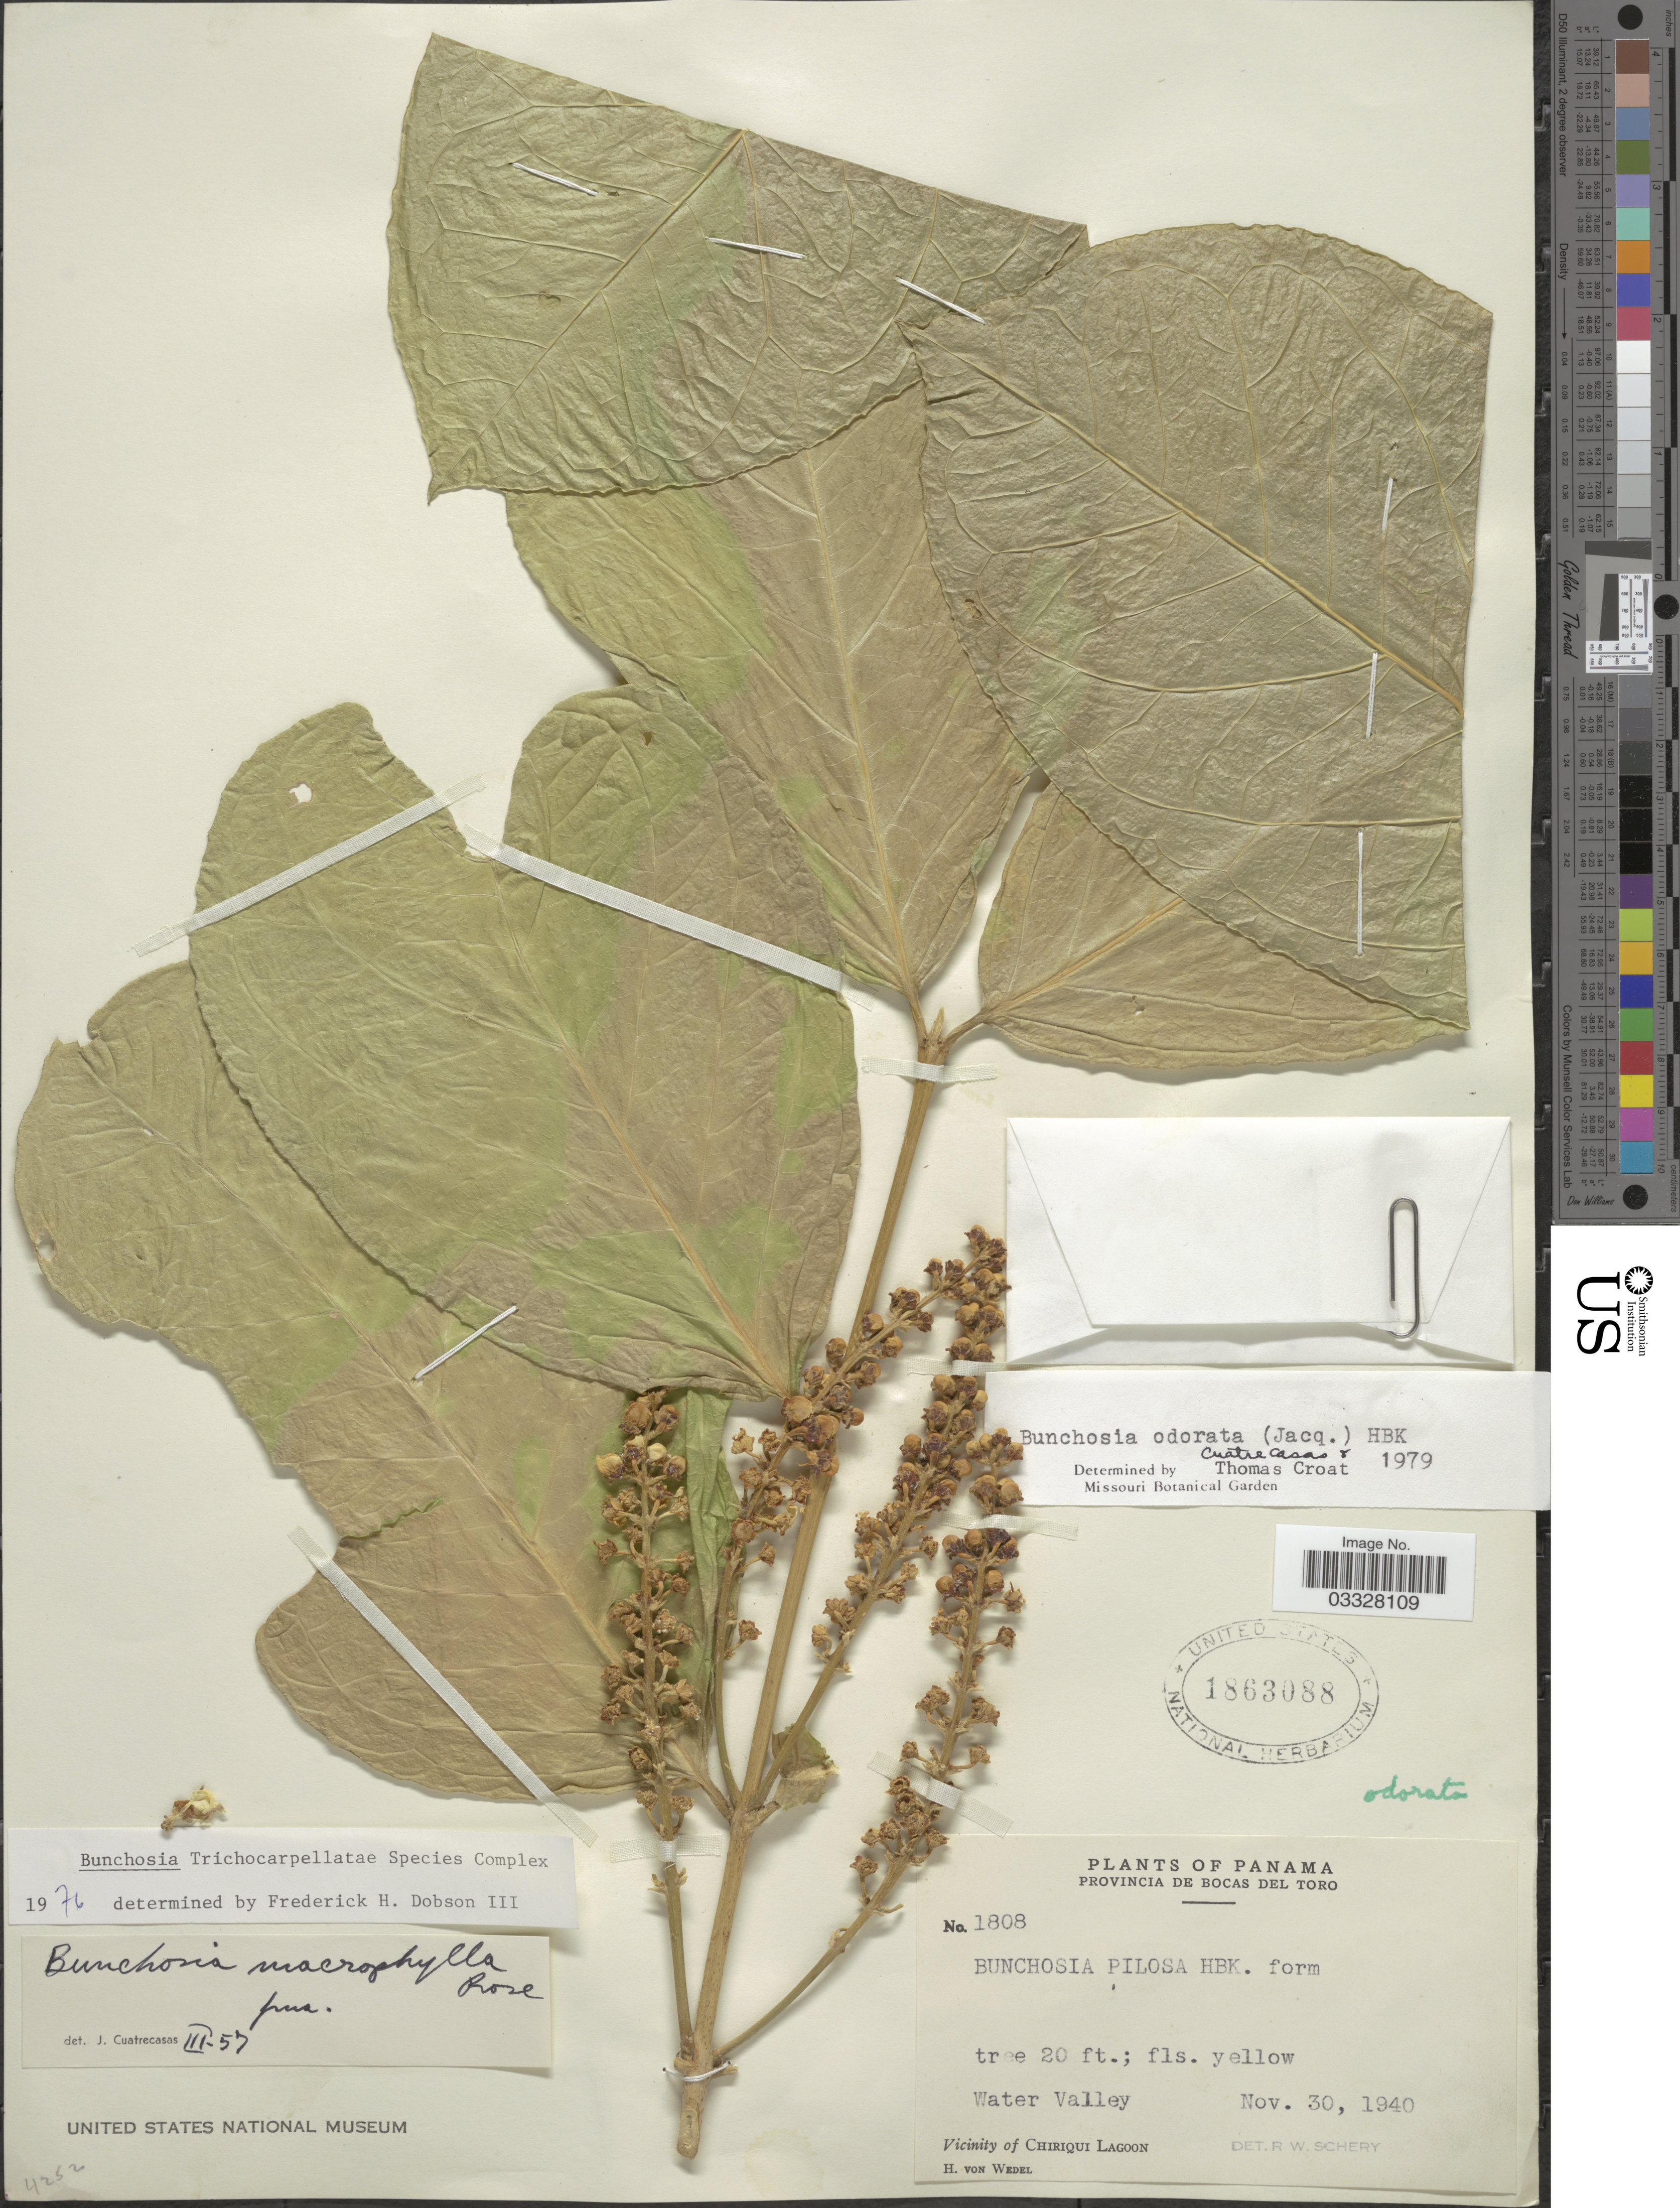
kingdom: Plantae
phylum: Tracheophyta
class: Magnoliopsida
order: Malpighiales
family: Malpighiaceae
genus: Bunchosia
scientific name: Bunchosia odorata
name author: (Jacq.) DC.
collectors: H. von Wedel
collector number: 1808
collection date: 1940-11-30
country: Panama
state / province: Bocas del Toro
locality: Water Valley, Vicinity of Chiriqui Lagoon.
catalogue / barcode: US 1863088